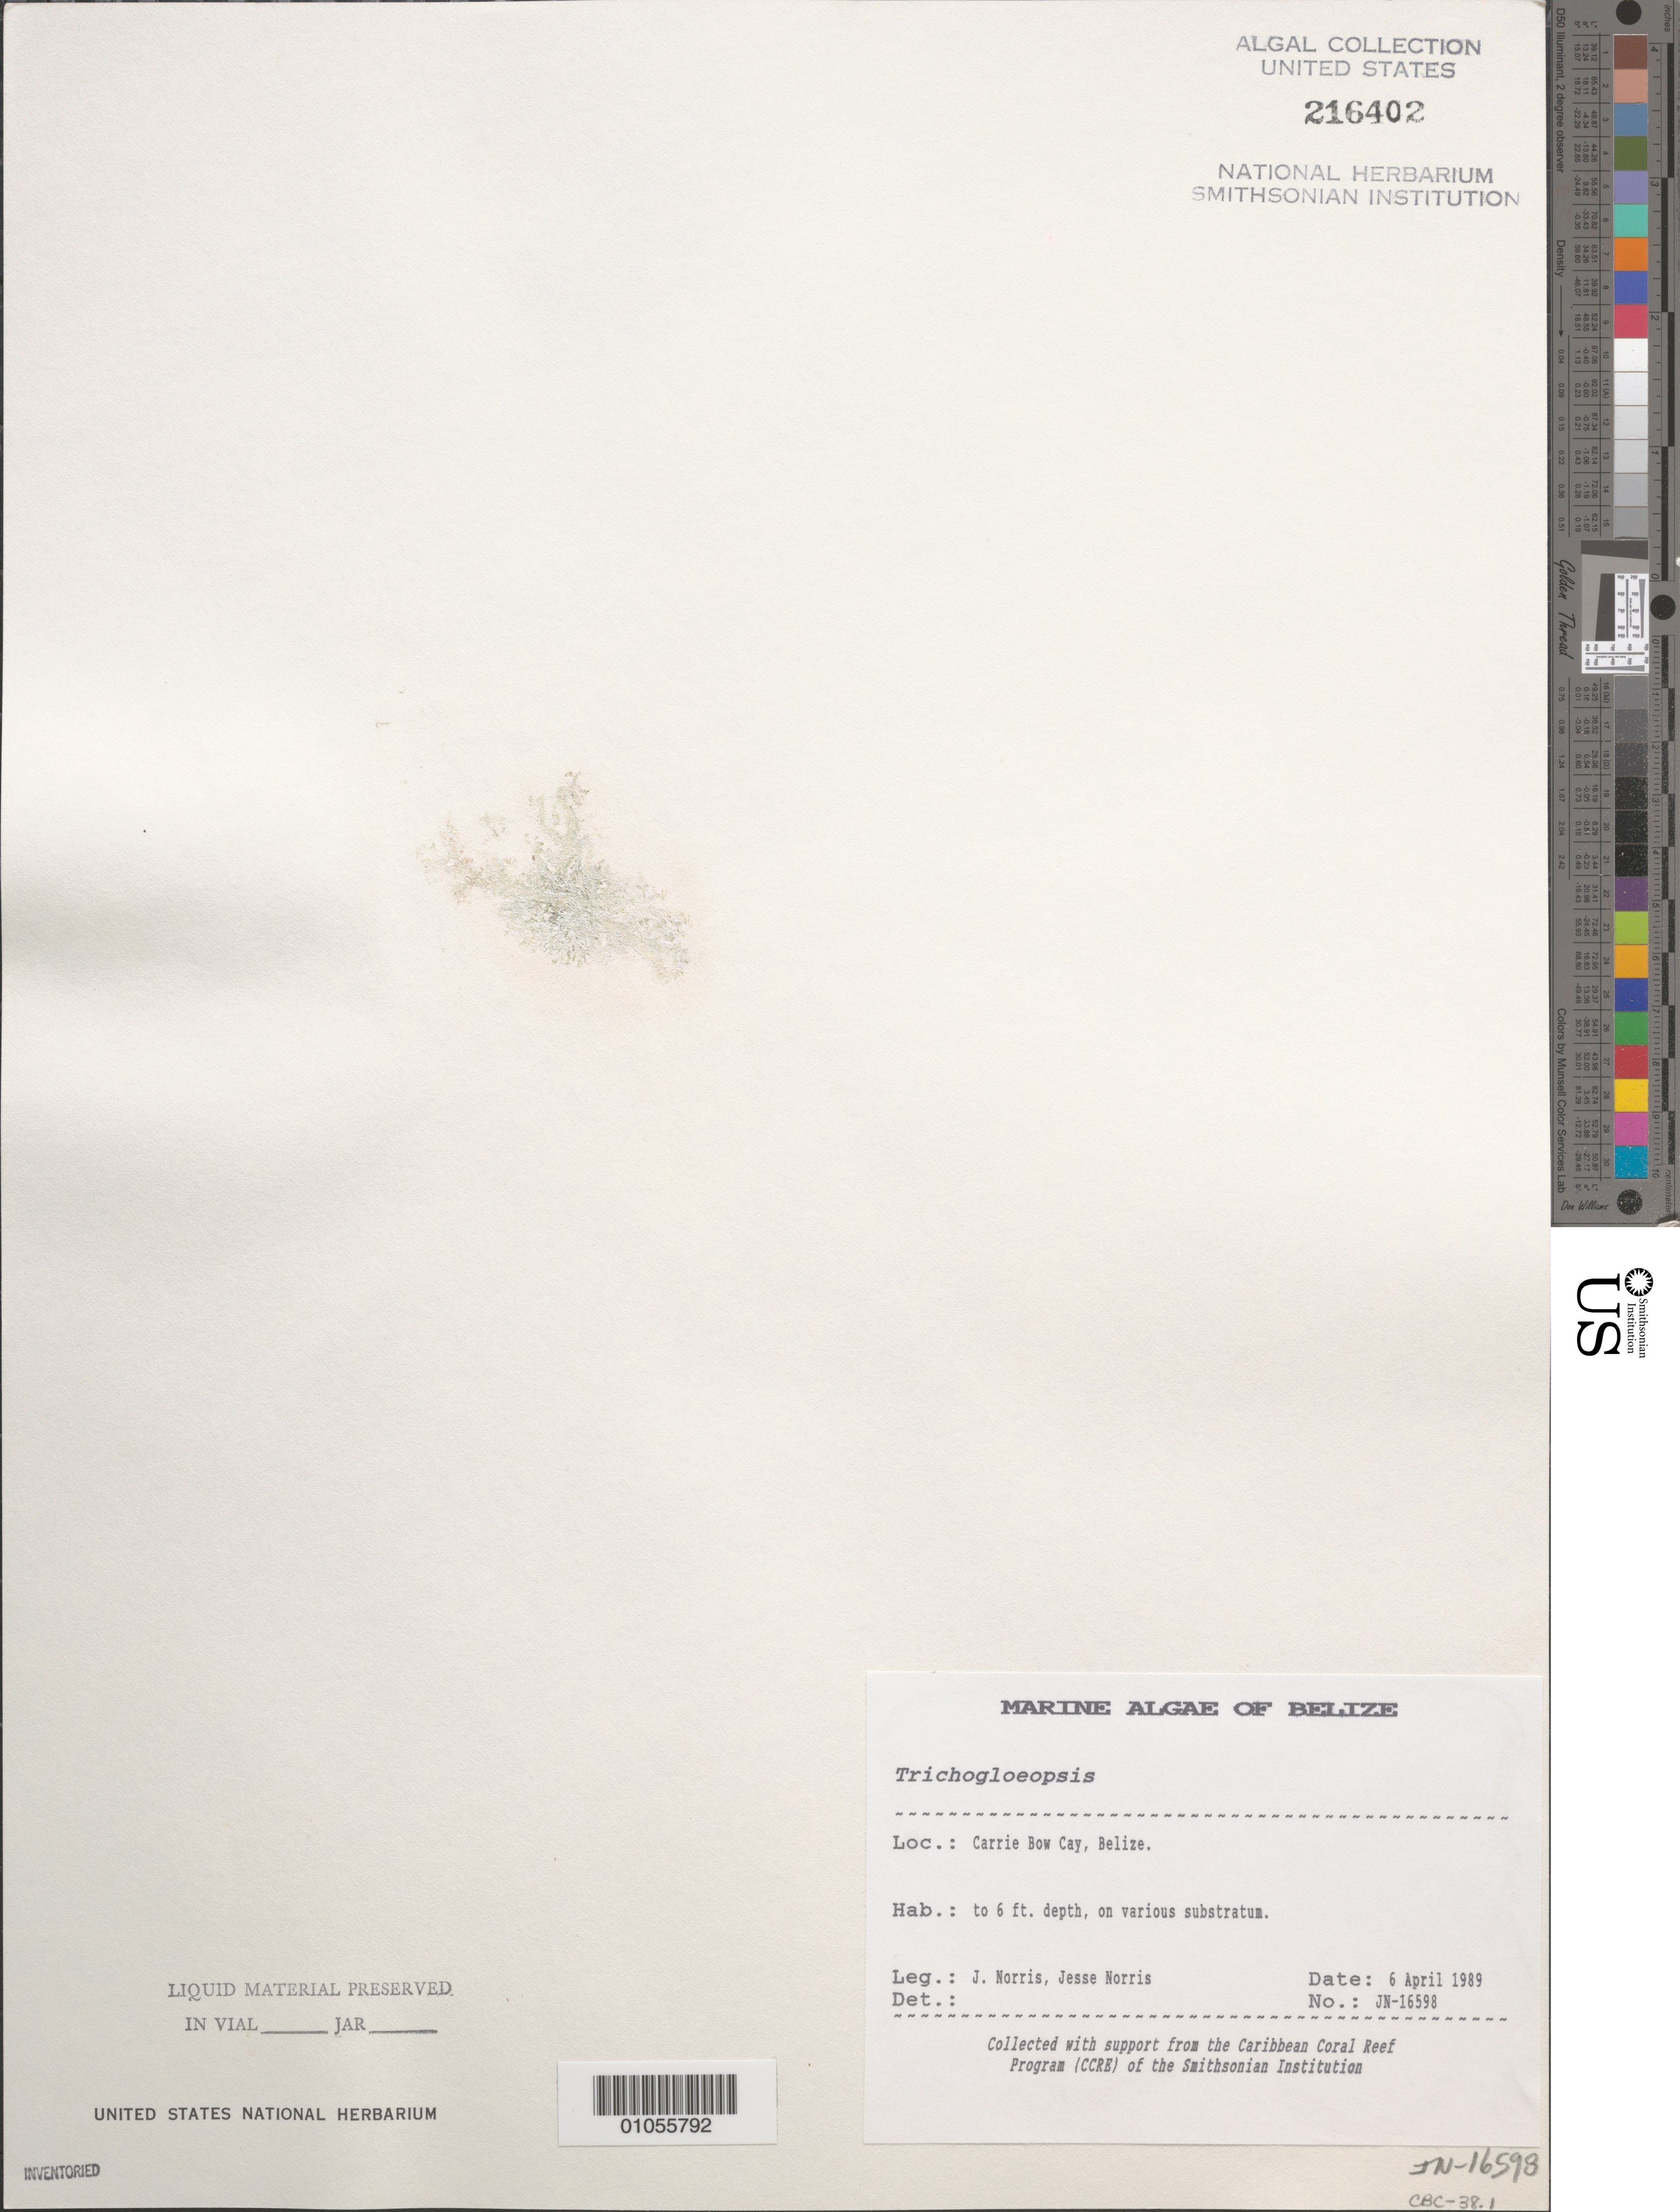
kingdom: Plantae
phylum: Rhodophyta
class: Florideophyceae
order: Nemaliales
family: Liagoraceae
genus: Trichogloeopsis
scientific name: Trichogloeopsis sp.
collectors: J. N. Norris & J. A. Norris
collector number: JN-16598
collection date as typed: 06 Apr 1989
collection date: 1989-04-06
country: Belize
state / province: Stann Creek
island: Carrie Bow Cay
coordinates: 16 48'N, 88 05'W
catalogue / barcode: US 216402